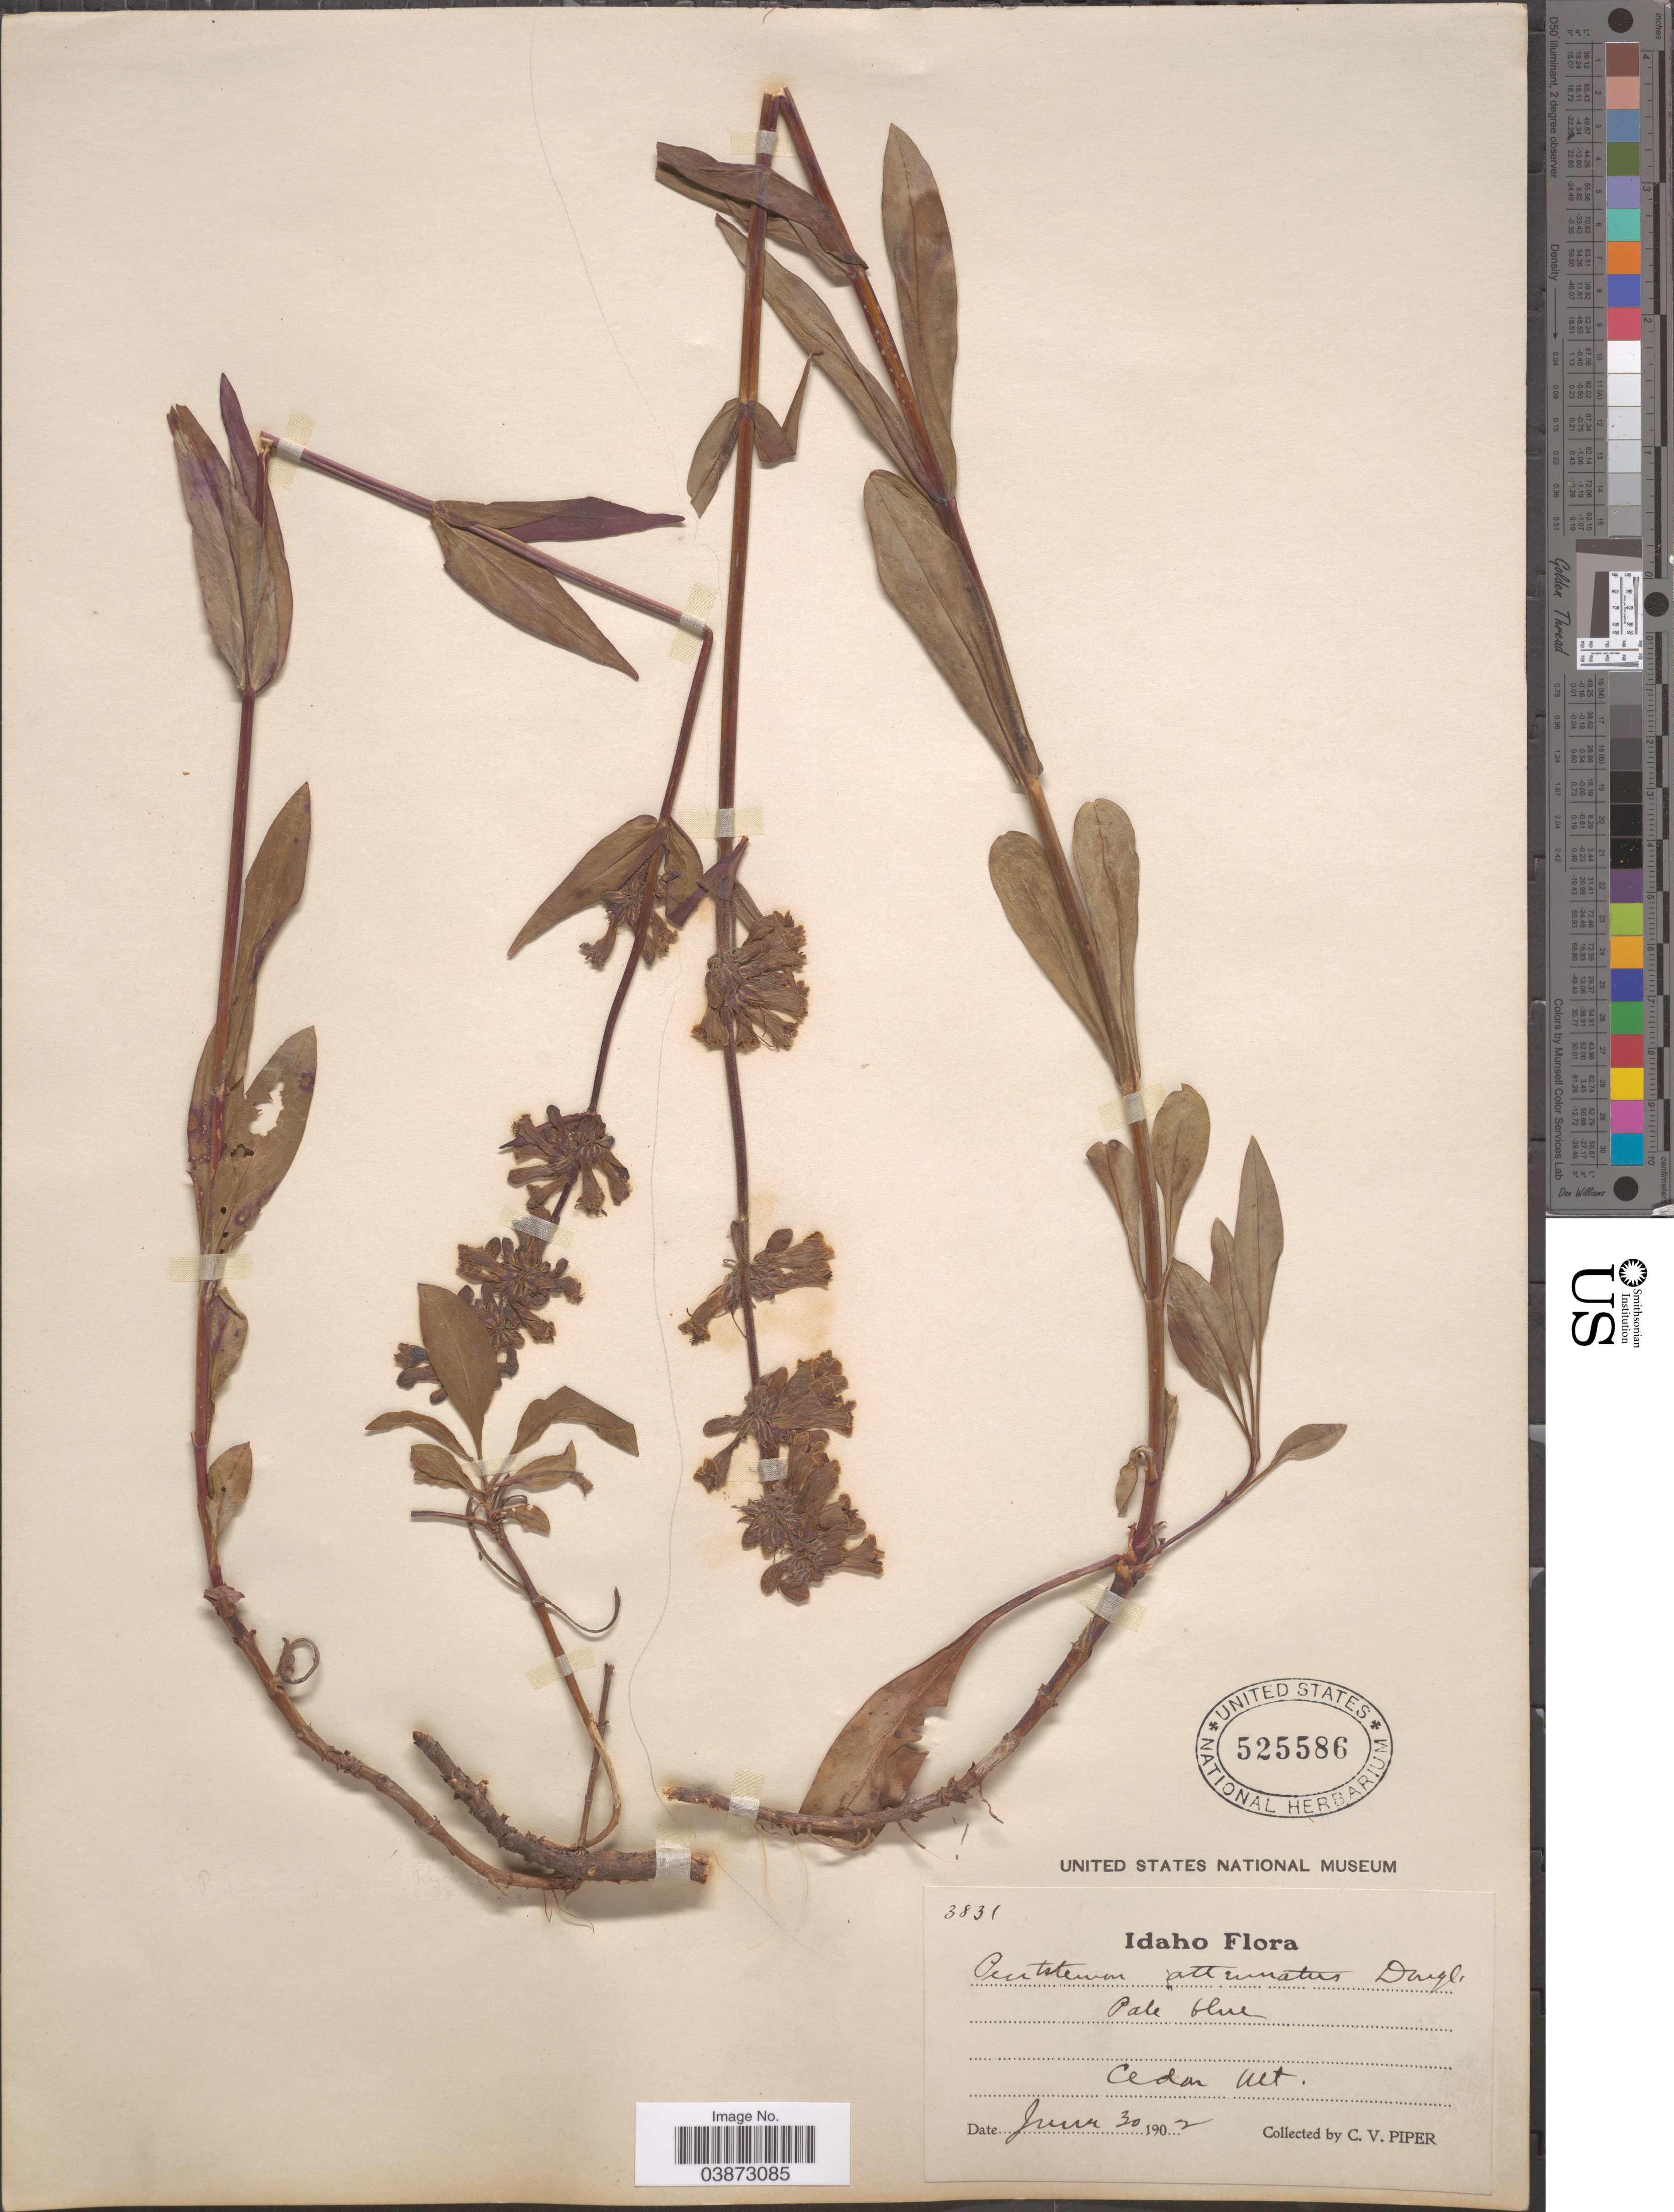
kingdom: Plantae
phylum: Tracheophyta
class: Magnoliopsida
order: Lamiales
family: Plantaginaceae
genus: Penstemon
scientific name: Penstemon attenuatus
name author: Douglas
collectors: C. V. Piper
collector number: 3831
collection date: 1902-06-30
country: United States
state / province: Idaho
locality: Cedar Mt.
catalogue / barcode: US 525586